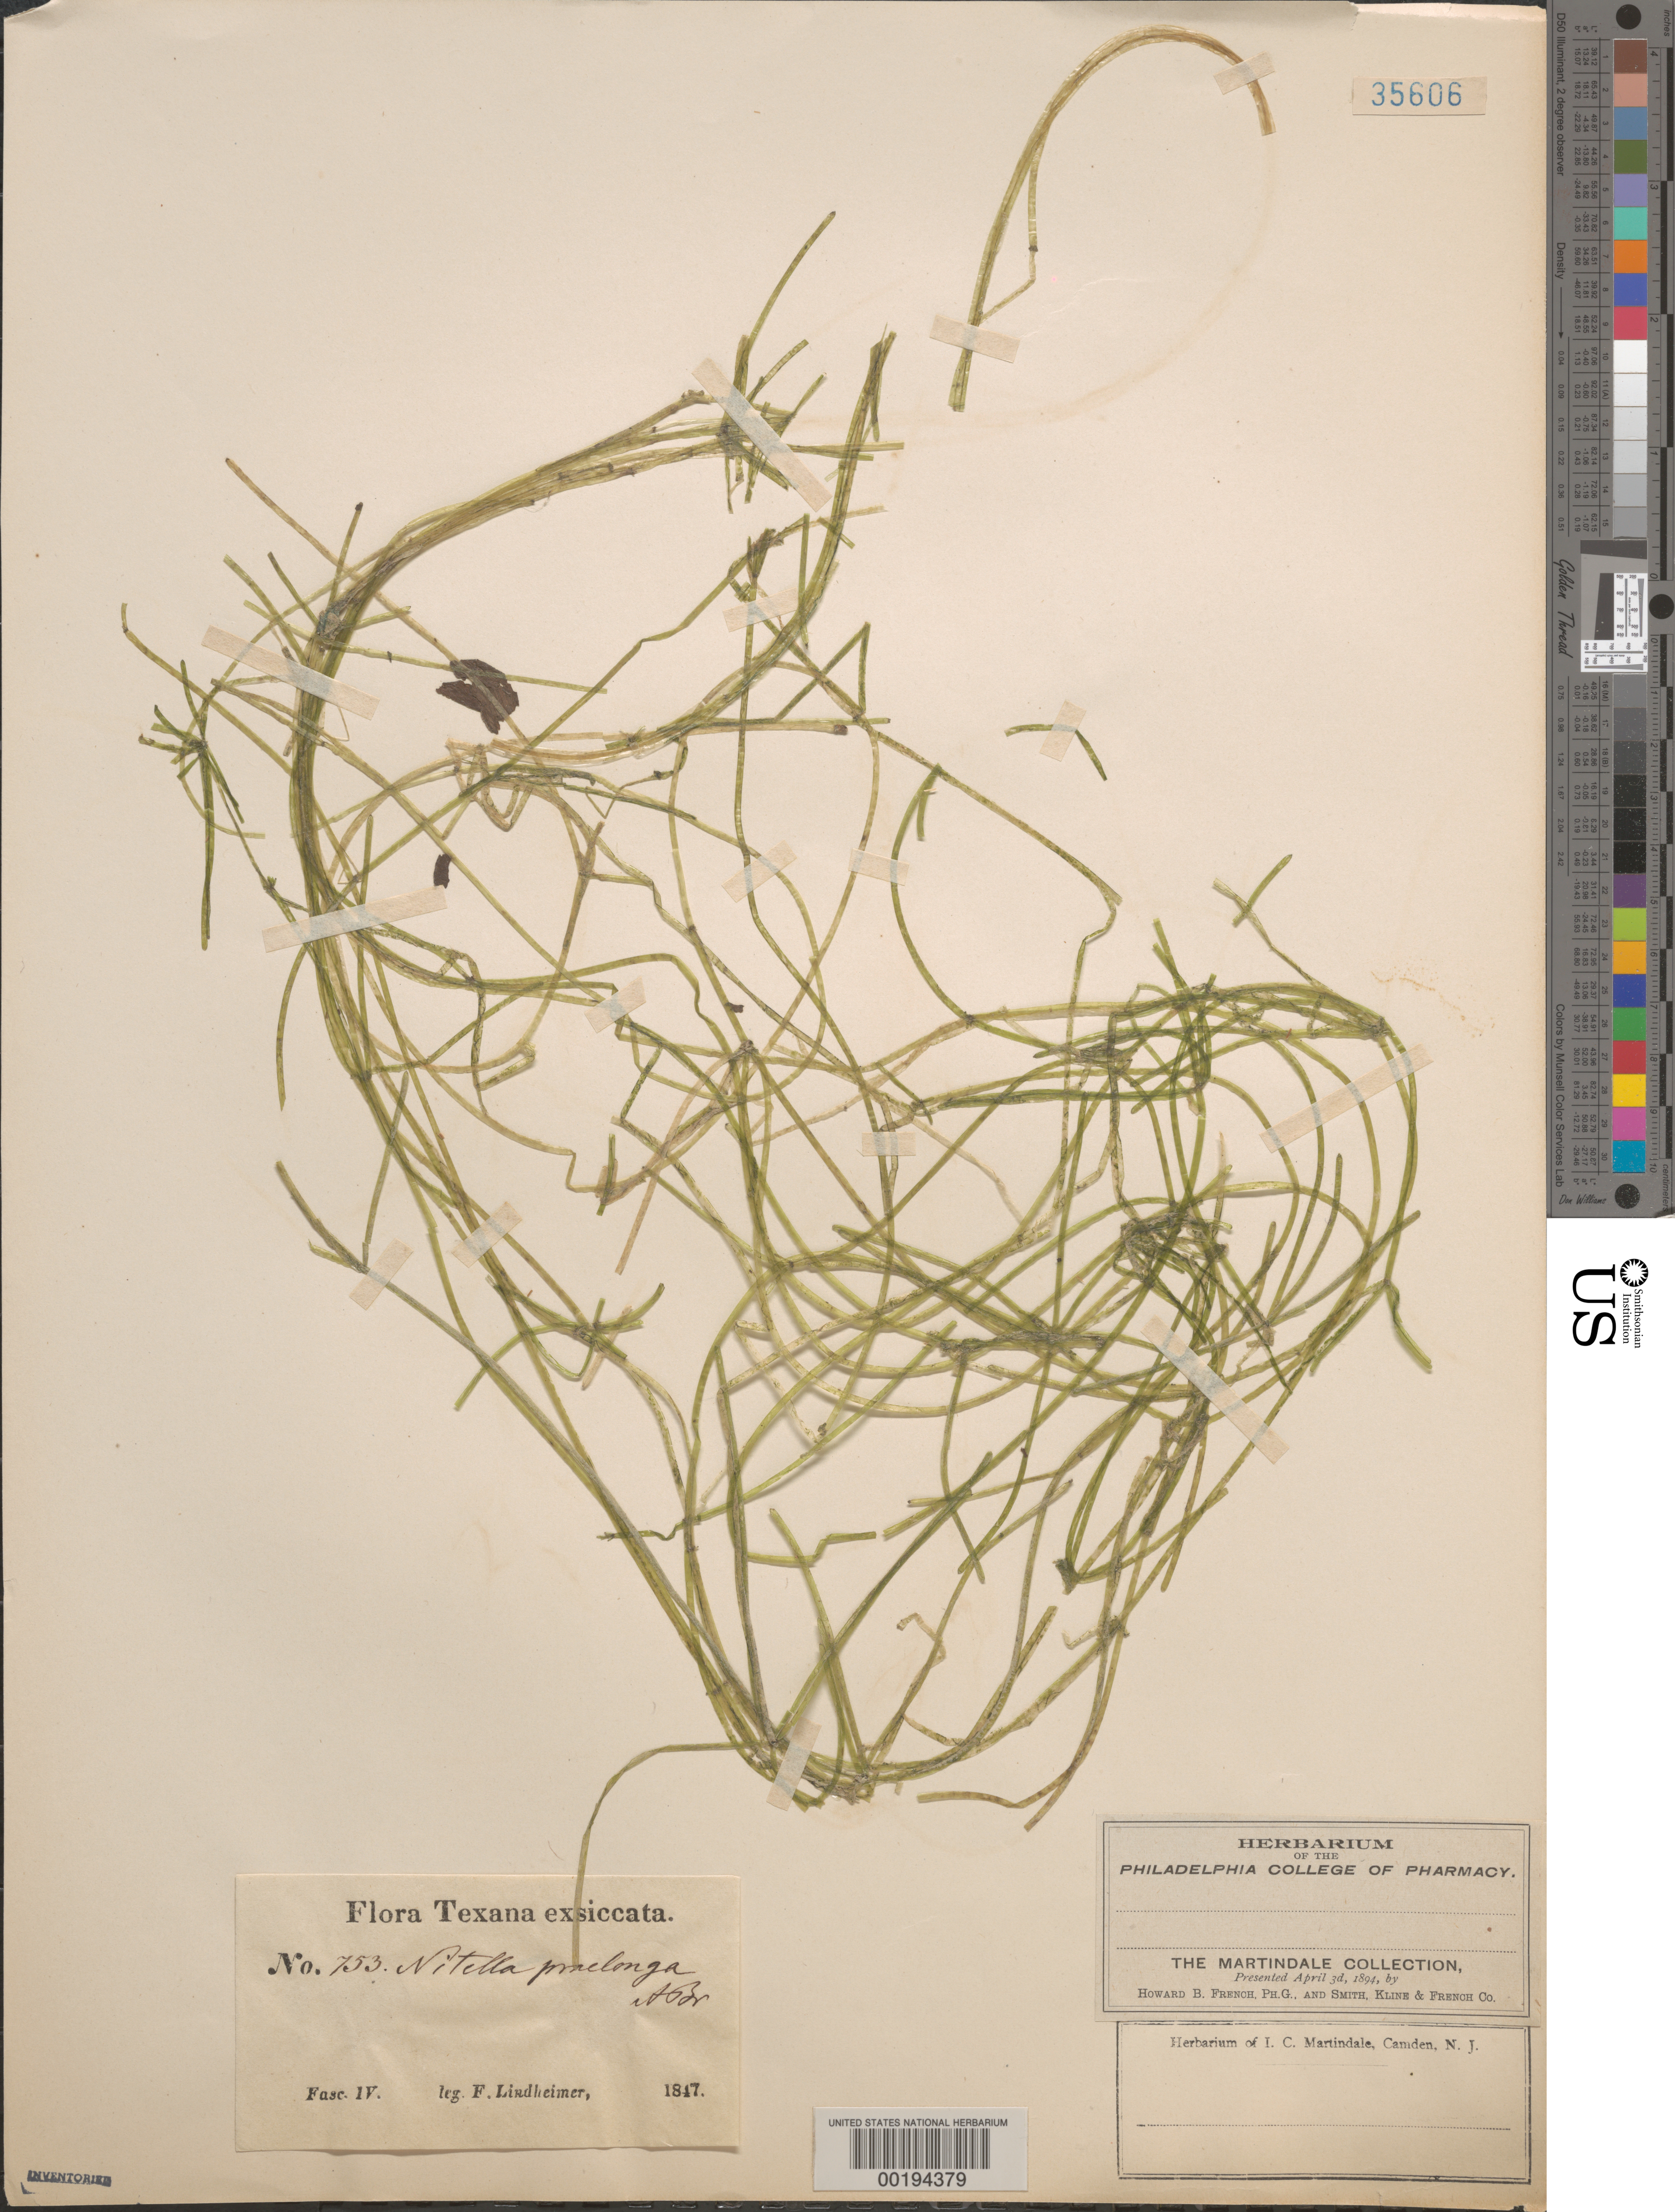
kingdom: Plantae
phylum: Charophyta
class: Charophyceae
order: Charales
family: Characeae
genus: Nitella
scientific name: Nitella praelonga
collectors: F. J. Lindheimer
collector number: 753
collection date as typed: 1847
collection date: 1847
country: United States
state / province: Texas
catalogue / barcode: US 35606